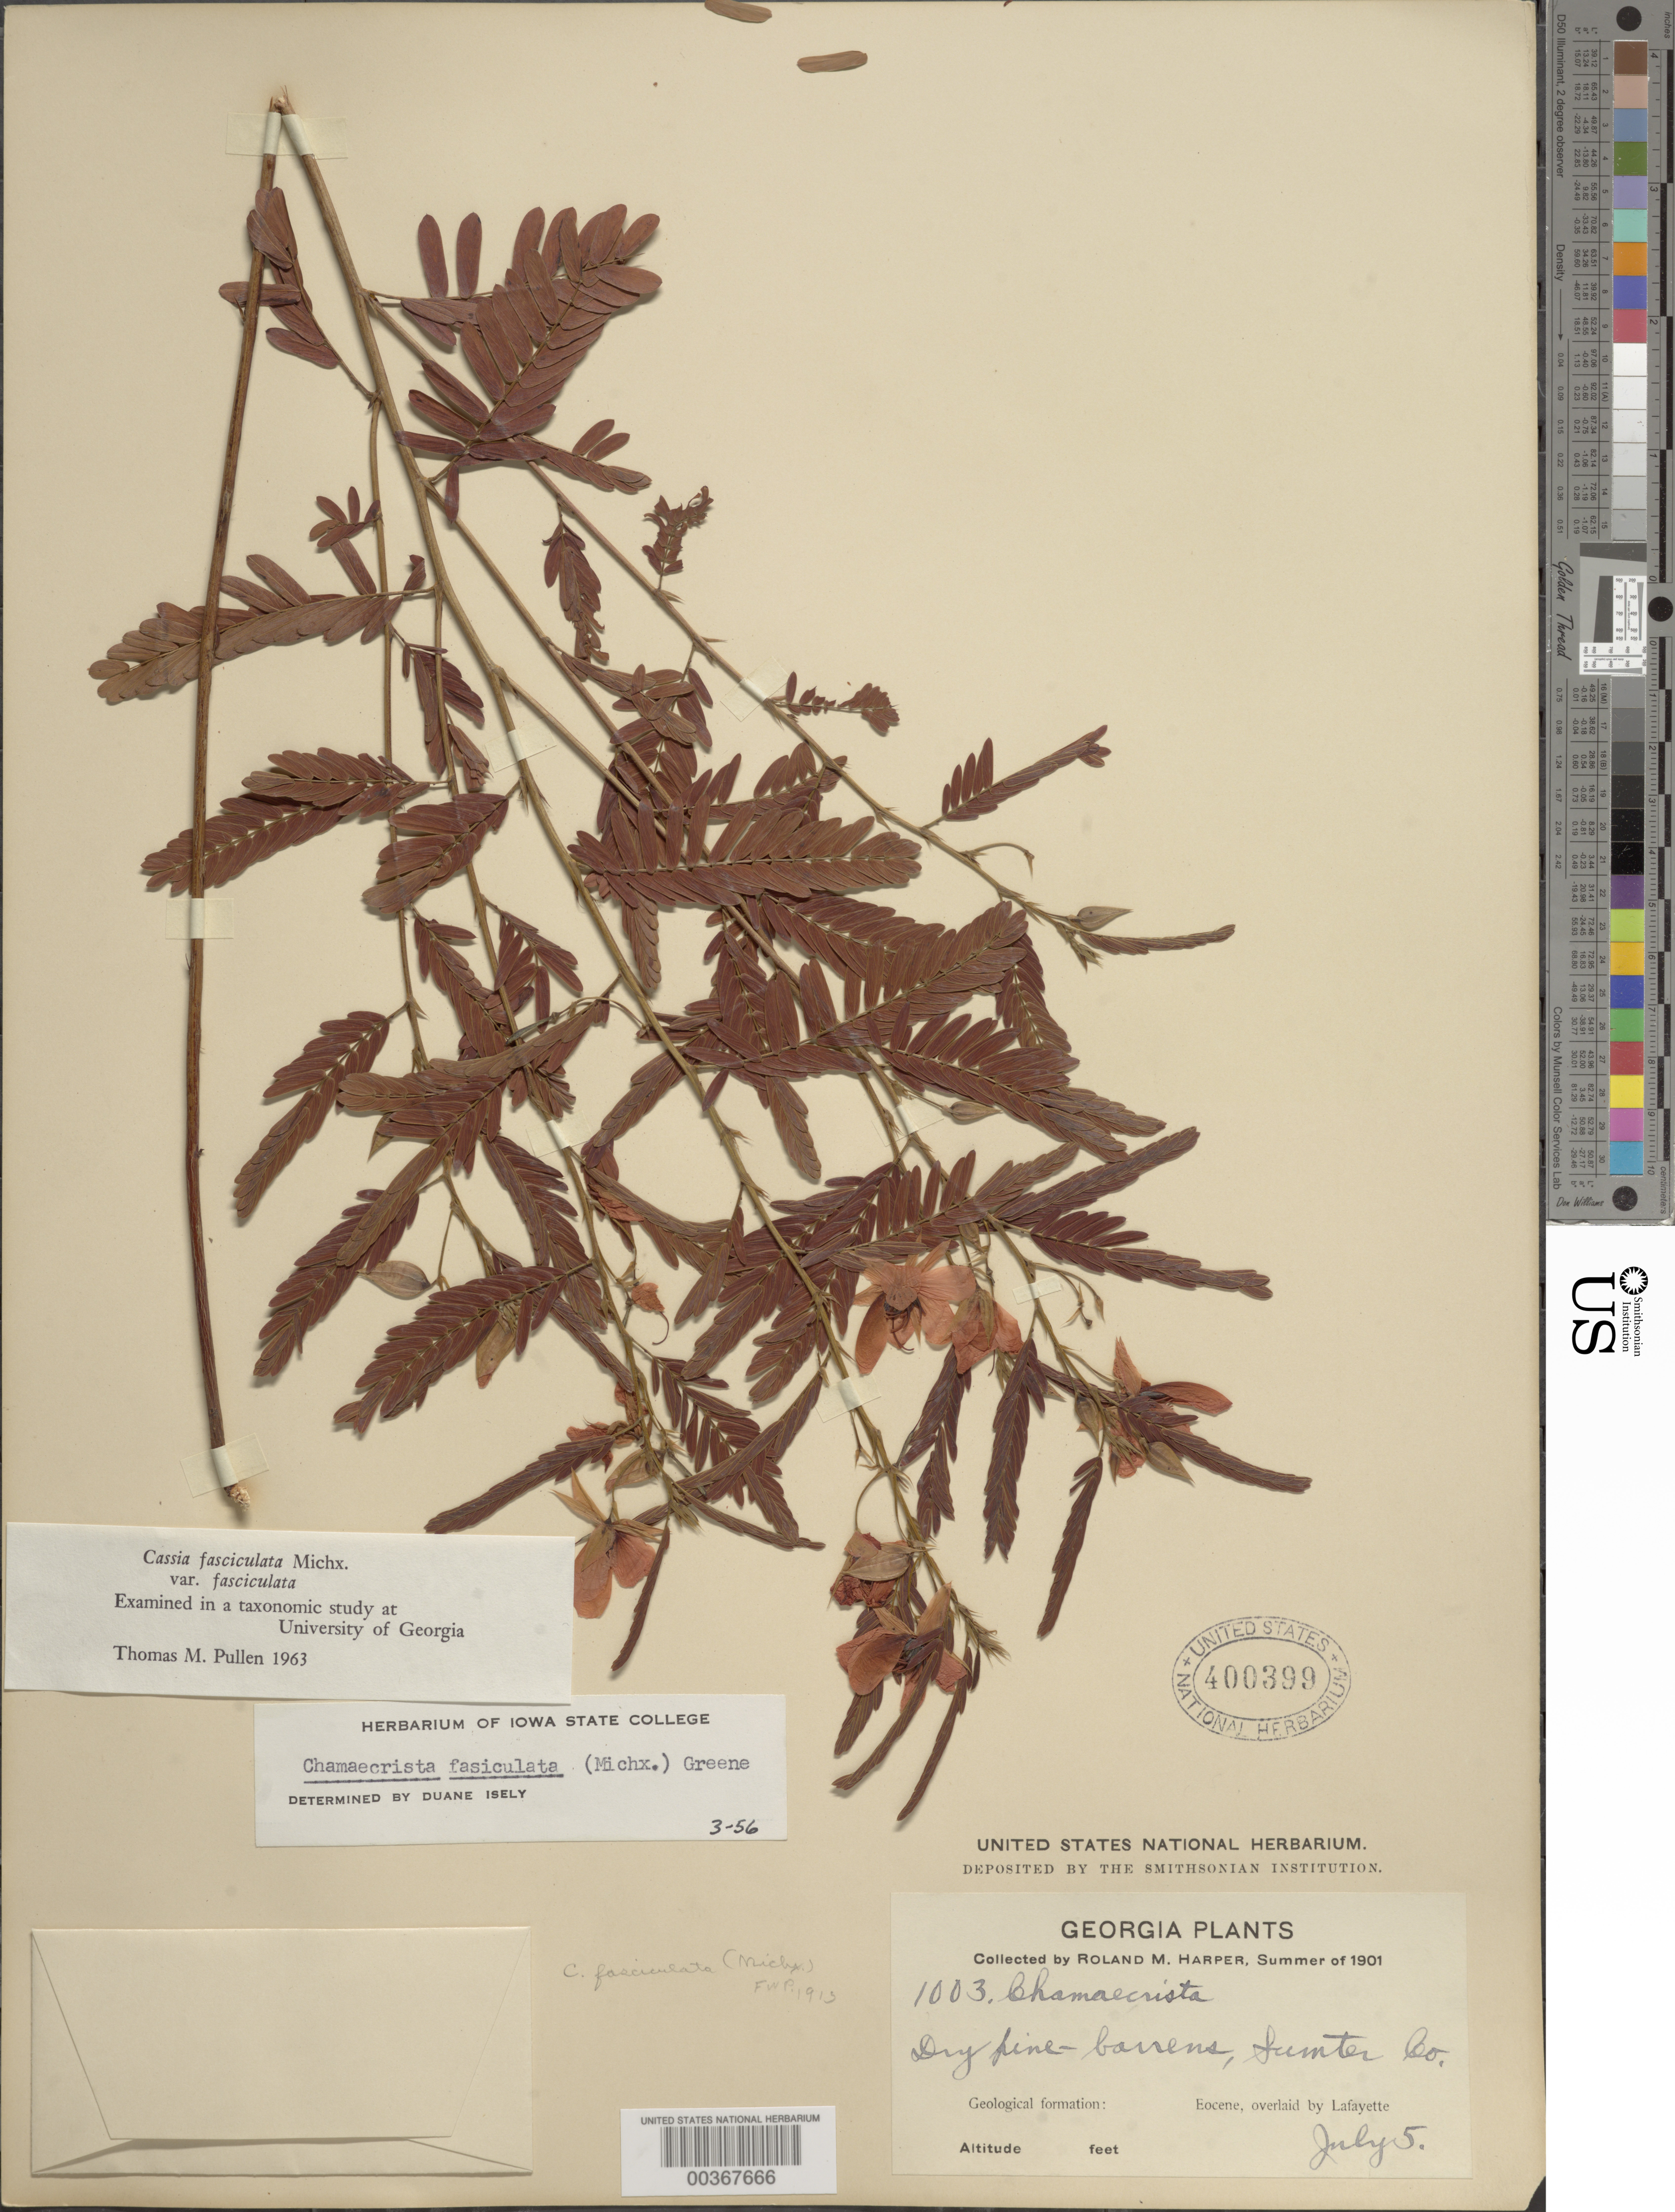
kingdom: Plantae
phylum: Tracheophyta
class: Magnoliopsida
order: Fabales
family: Fabaceae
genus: Chamaecrista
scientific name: Chamaecrista fasciculata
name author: (Michx.) Greene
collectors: R. M. Harper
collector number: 1003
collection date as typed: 05 Jul 1901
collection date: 1901-07-05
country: United States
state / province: Georgia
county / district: Sumter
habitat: Dry pine barrens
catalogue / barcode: US 400399